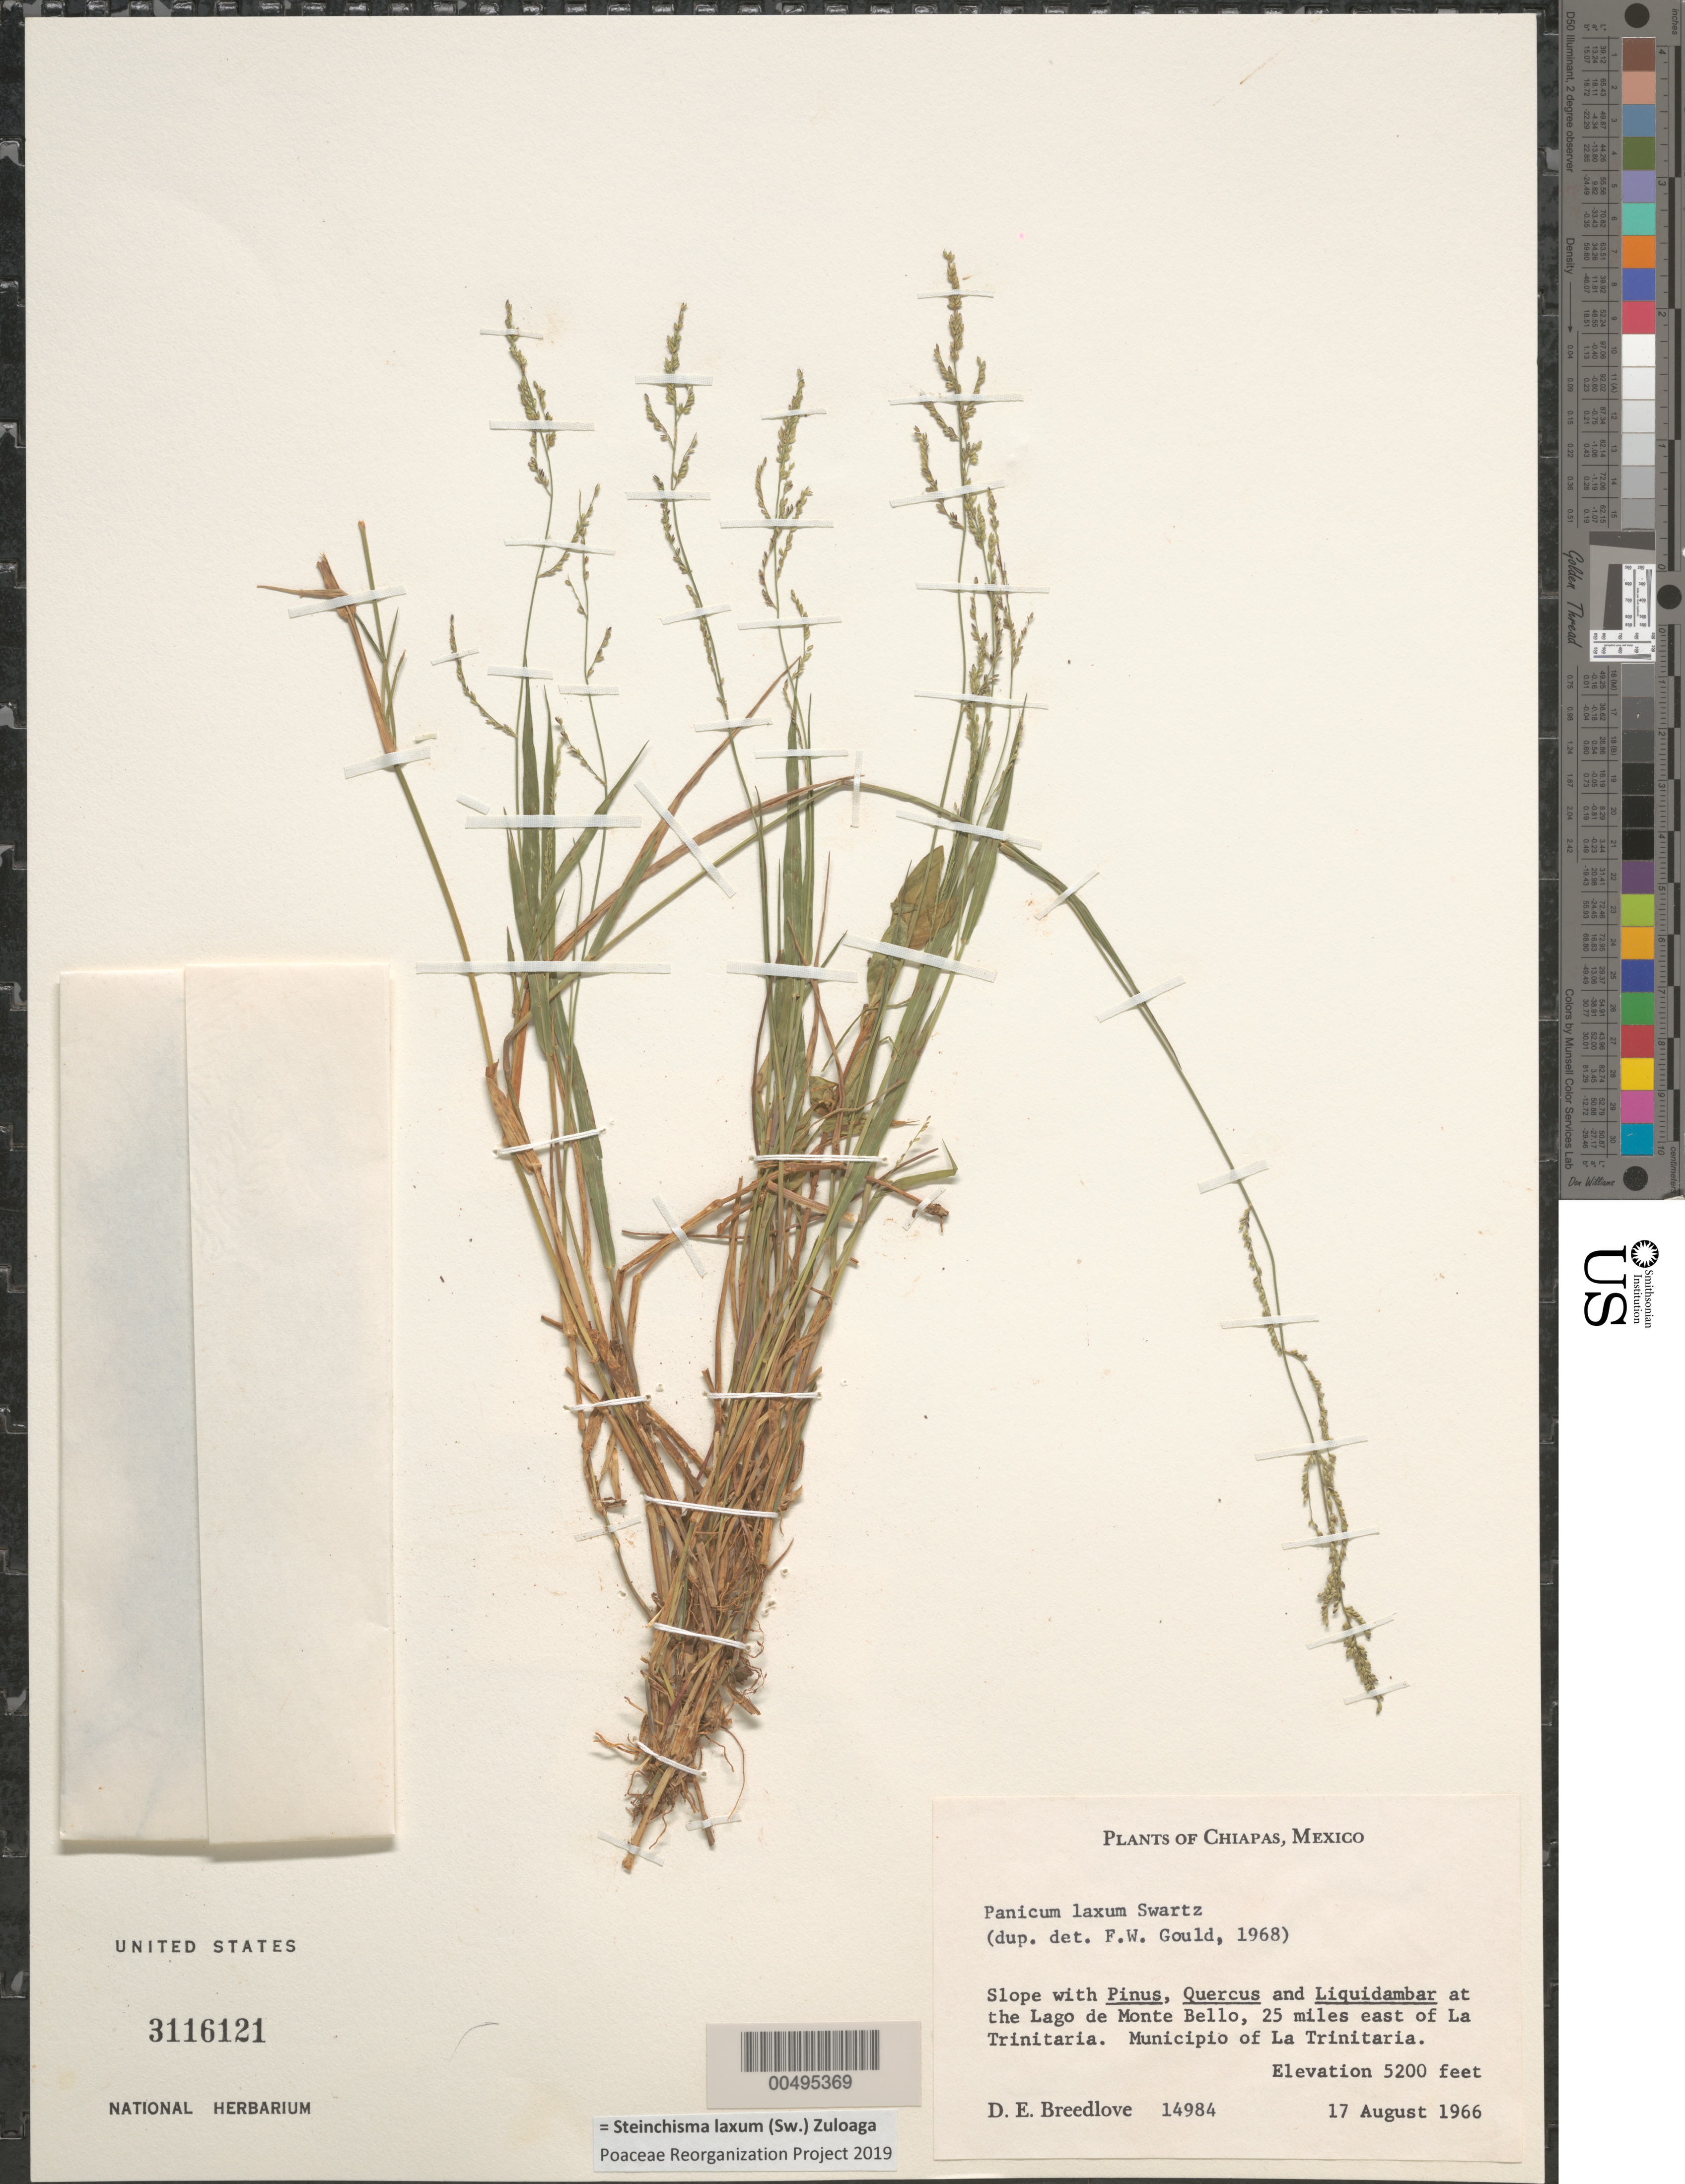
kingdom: Plantae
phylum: Tracheophyta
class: Liliopsida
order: Poales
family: Poaceae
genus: Panicum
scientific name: Panicum laxum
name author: Sw.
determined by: Gould, F. W.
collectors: D. E. Breedlove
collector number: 14984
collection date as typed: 17 Aug 1966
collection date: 1966-08-17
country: Mexico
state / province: Chiapas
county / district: La Trinitaria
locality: At the Lago de Monte Bello, 25 mi E of La Trinitaria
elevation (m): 1585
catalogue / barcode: US 3116121